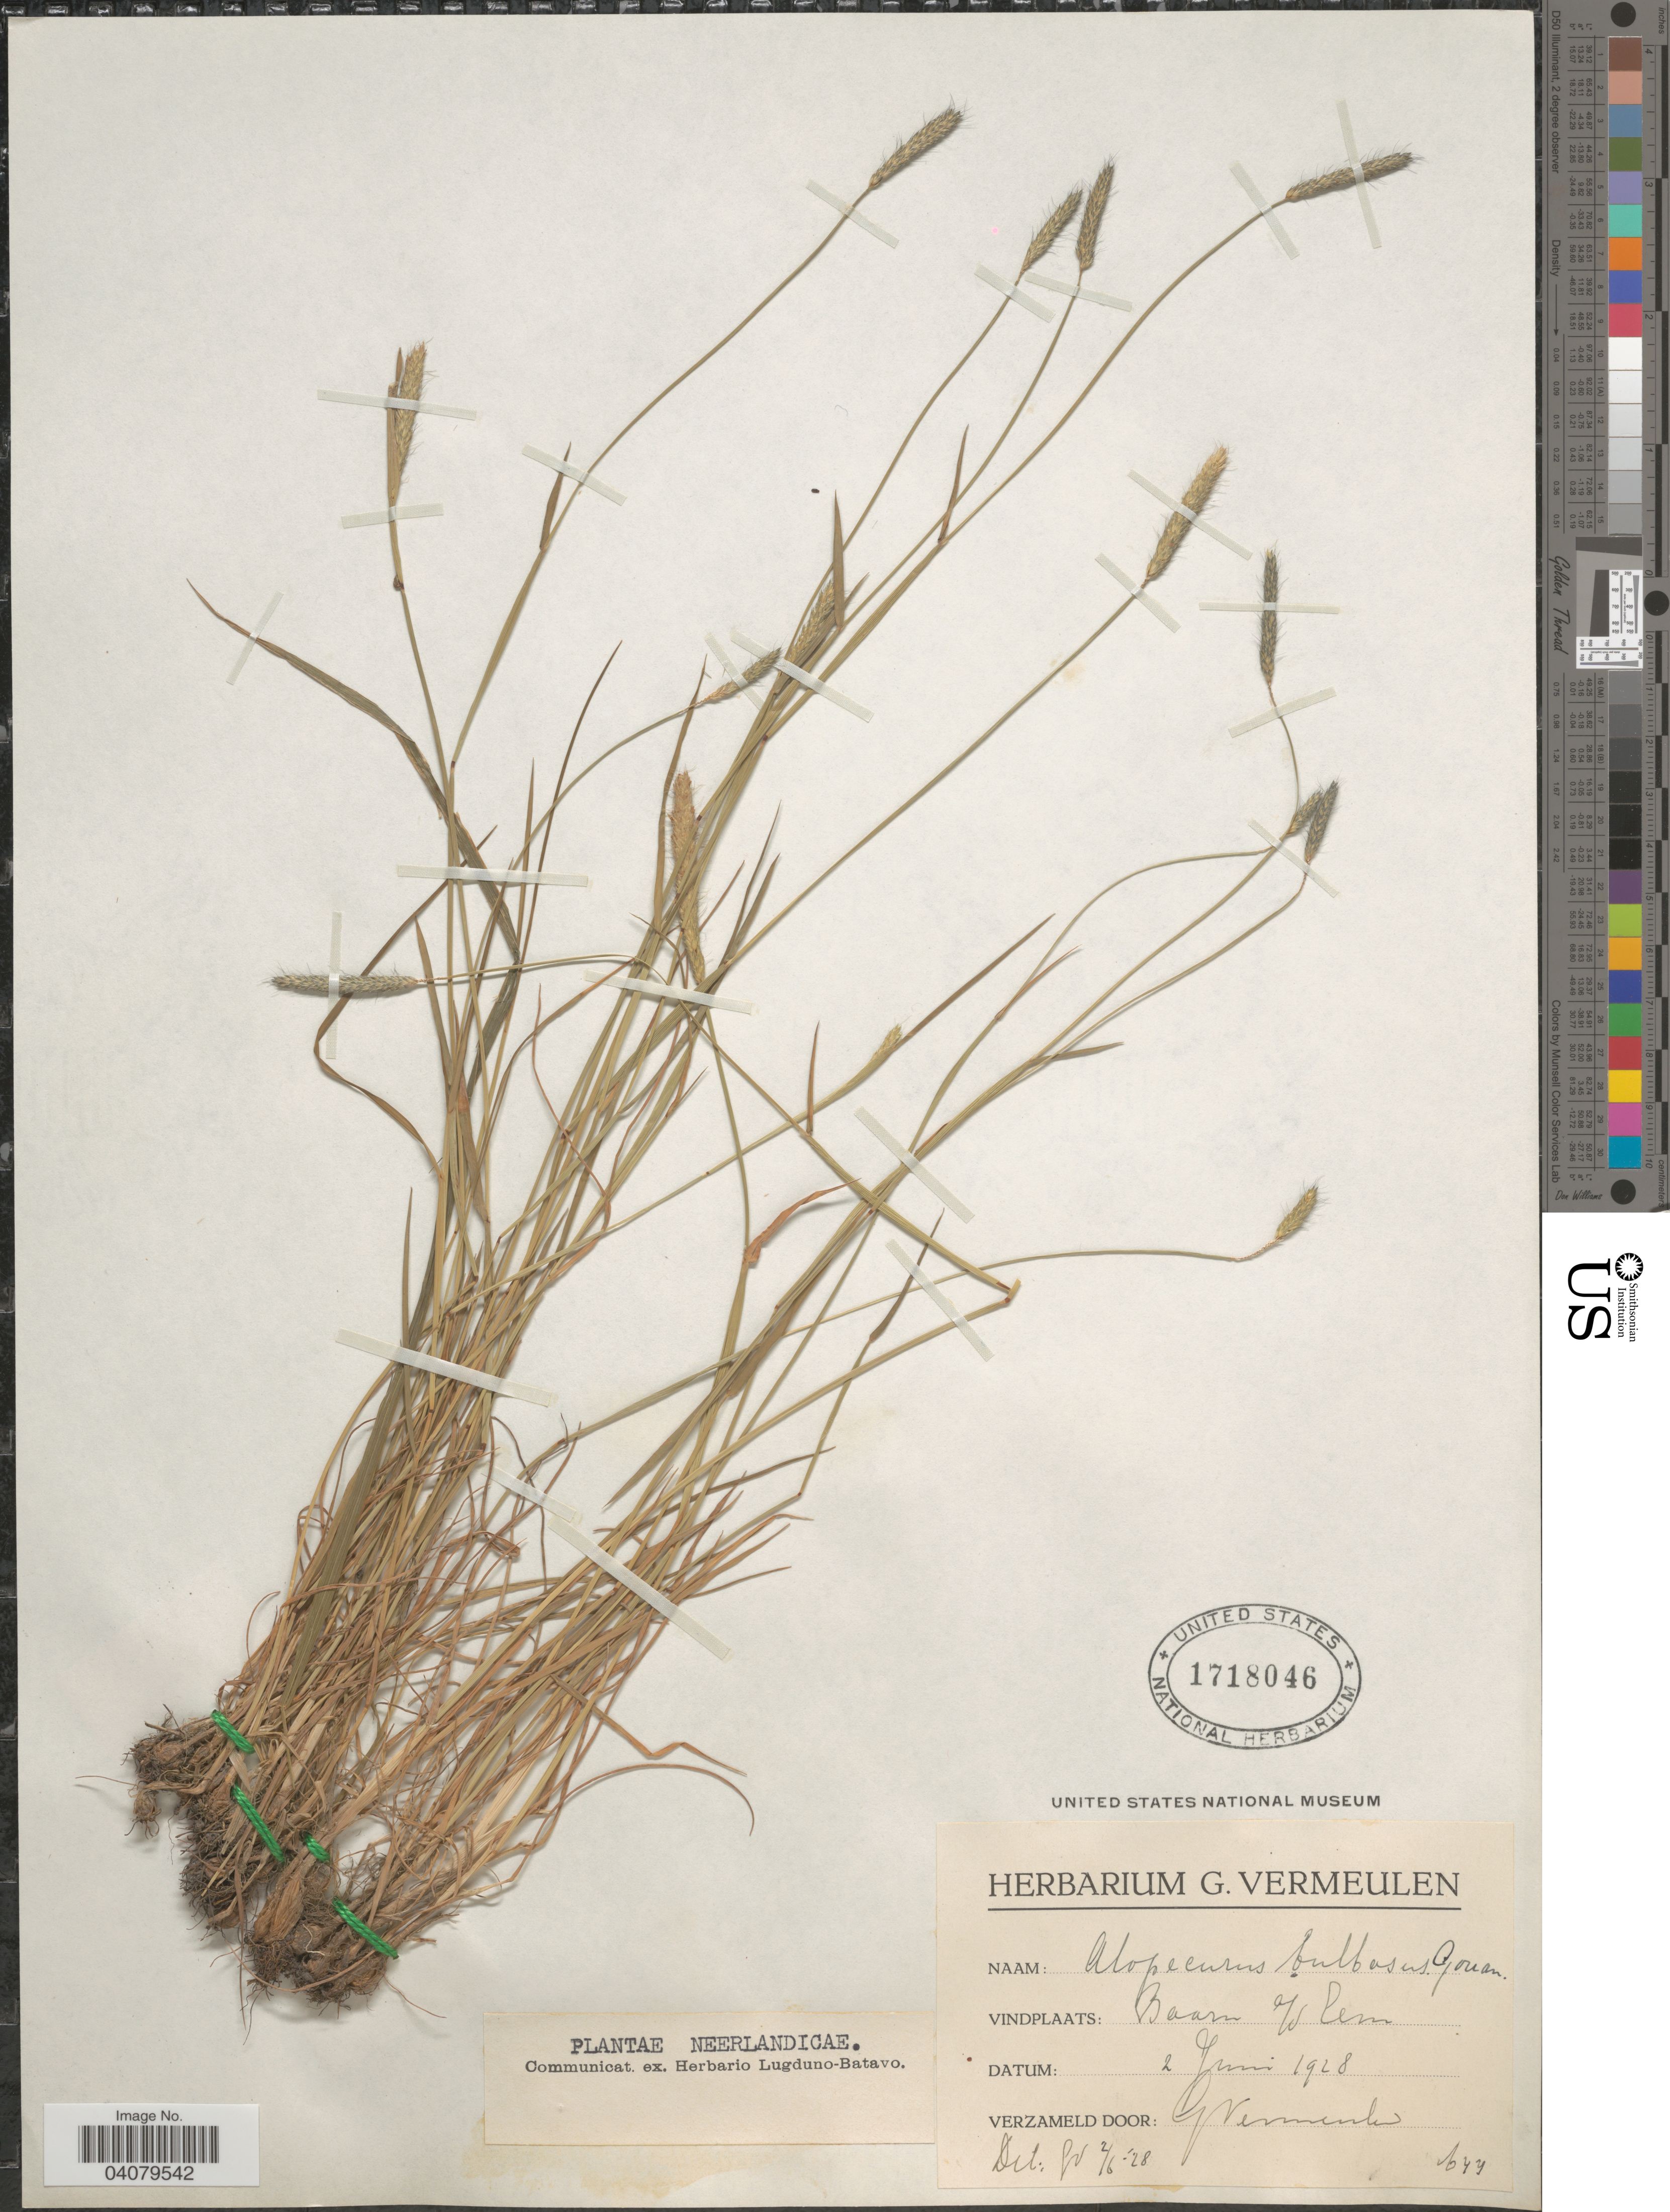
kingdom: Plantae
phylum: Tracheophyta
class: Liliopsida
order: Poales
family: Poaceae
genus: Alopecurus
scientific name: Alopecurus bulbosus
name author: Gouan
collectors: G. Vermeulen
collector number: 644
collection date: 1928-06-02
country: Netherlands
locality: Neerlandicae. Baarn a/d Eem.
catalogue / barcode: US 1718046